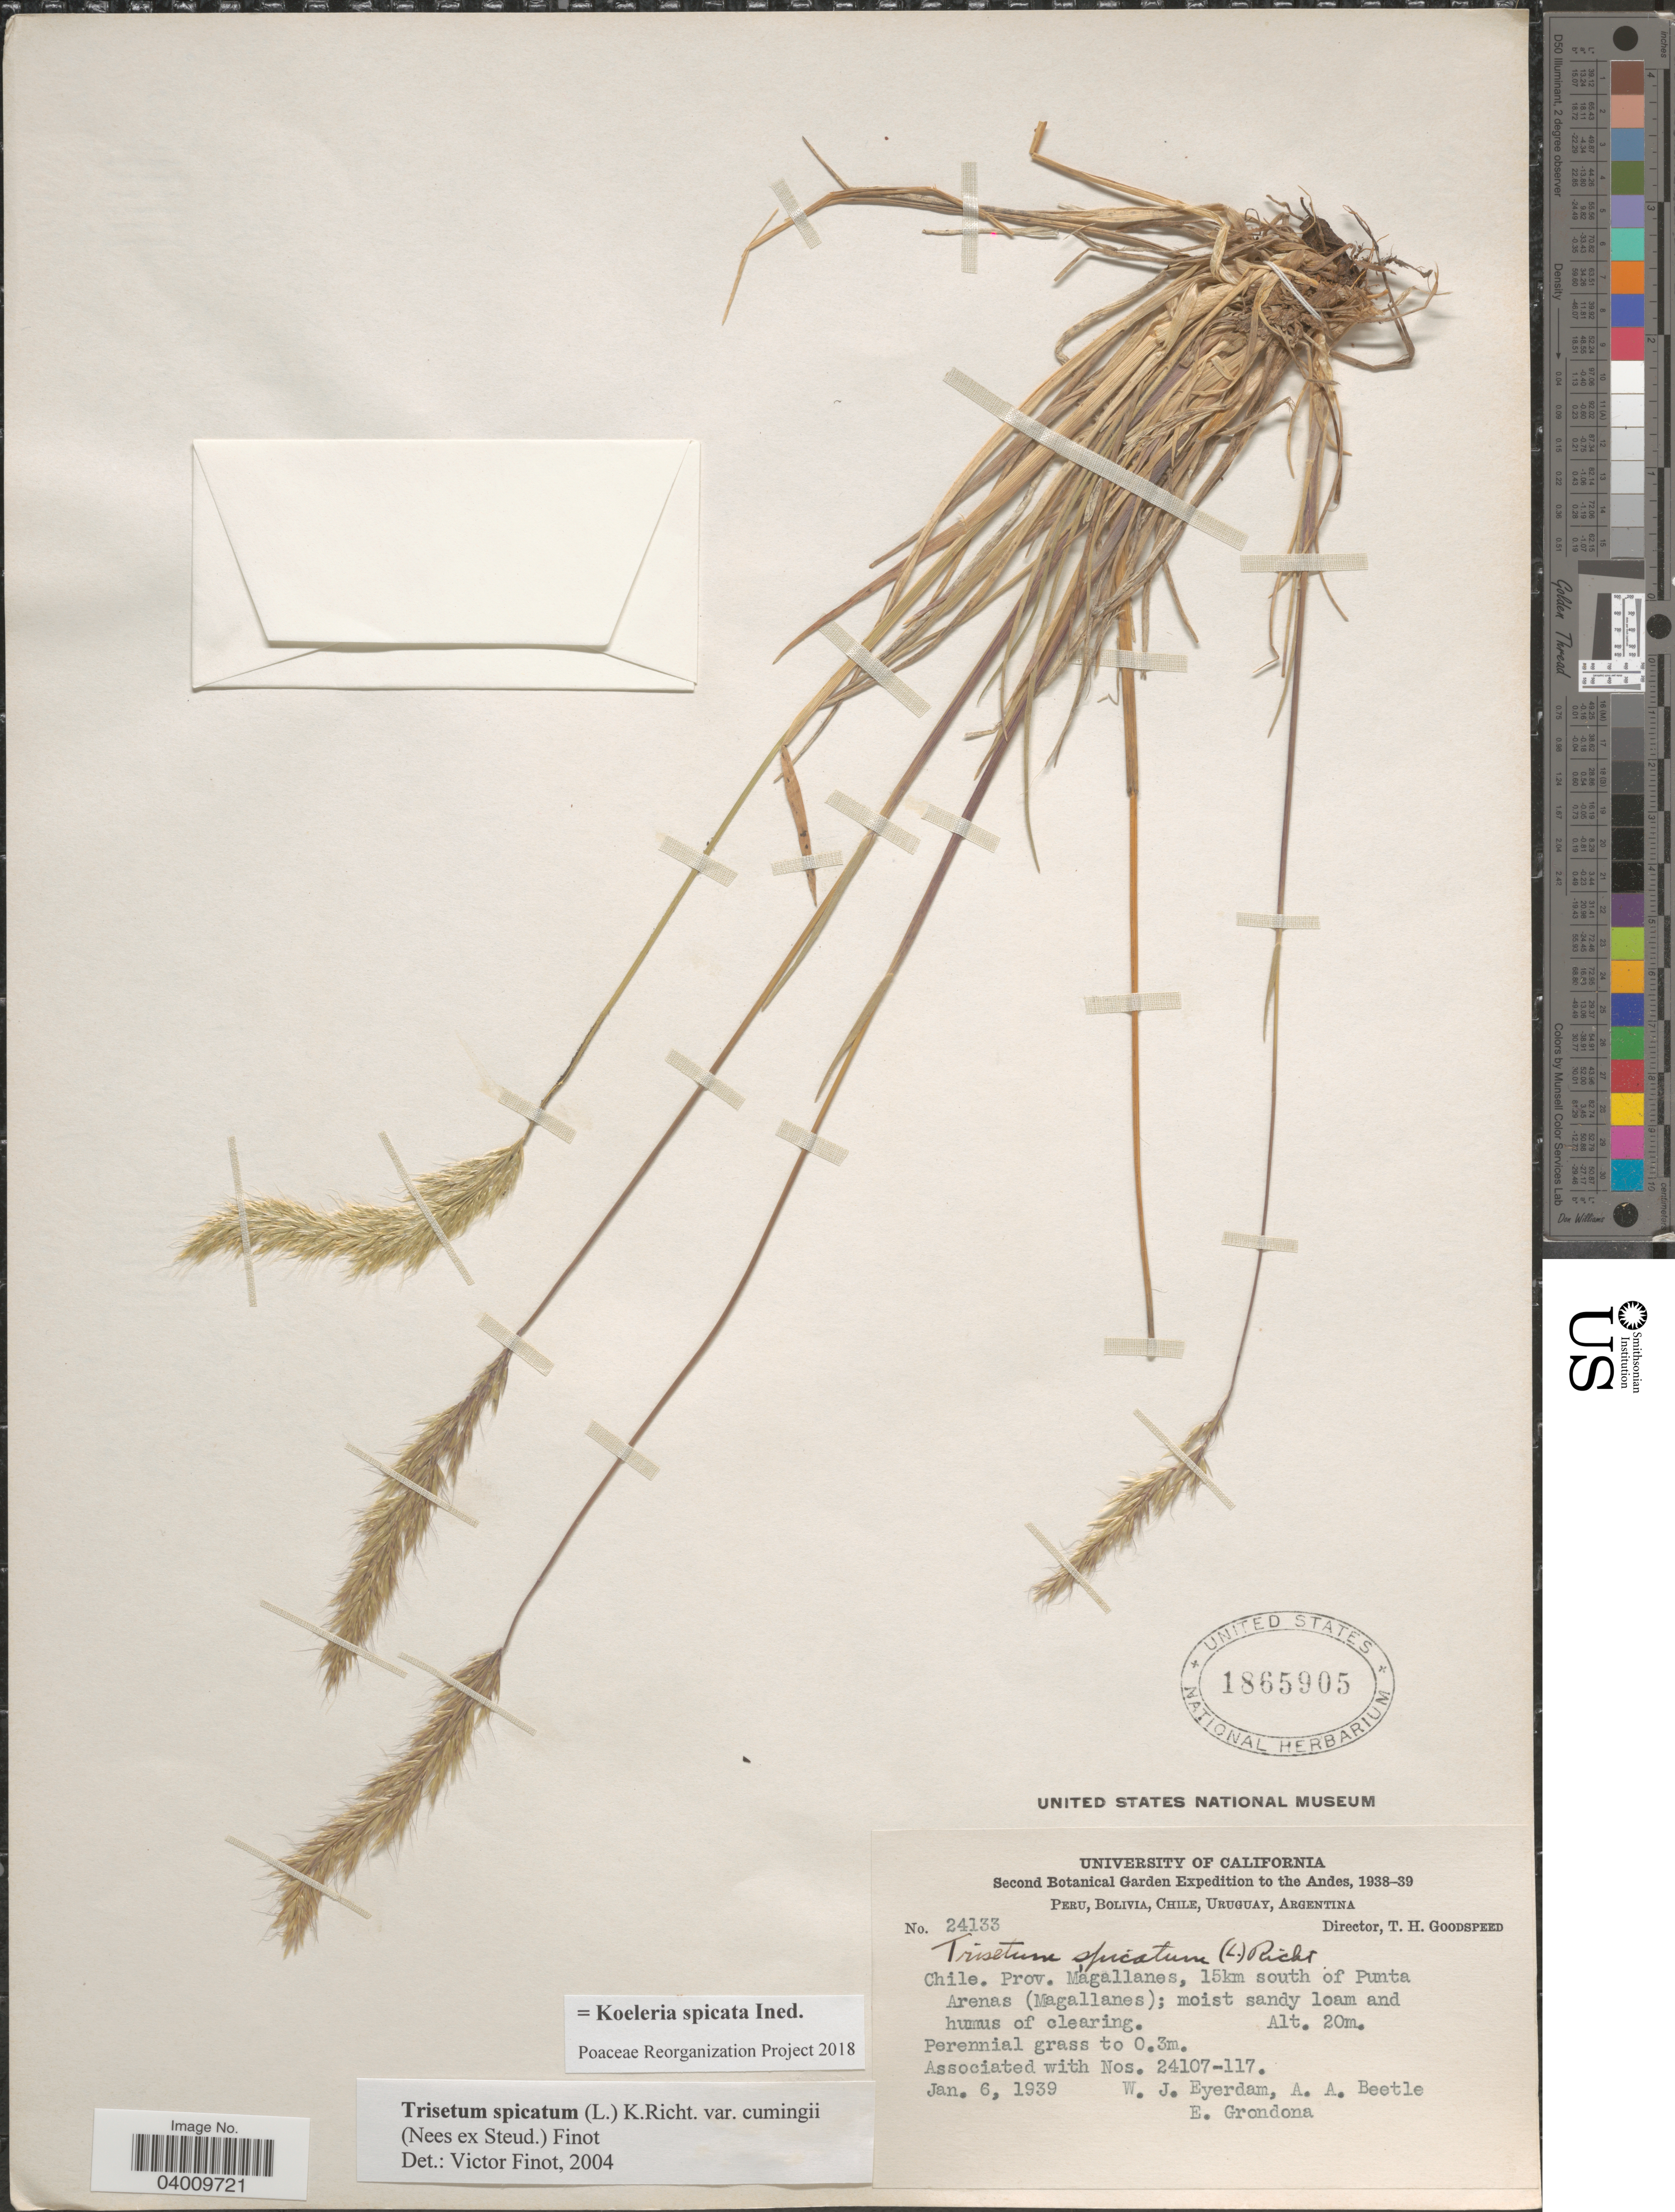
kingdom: Plantae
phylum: Tracheophyta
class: Liliopsida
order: Poales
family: Poaceae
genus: Koeleria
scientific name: Koeleria spicata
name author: (L.) Barberá et al.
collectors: W. J. Eyerdam, A. A. Beetle & E. Grondona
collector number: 24133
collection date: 1939-01-06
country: Chile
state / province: Magallanes y de la Antártica Chilena (XII)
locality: The Andes. Prov. Magallanes, 15km south of Punta Arenas (Magallanes).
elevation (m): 20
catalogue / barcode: US 1865905